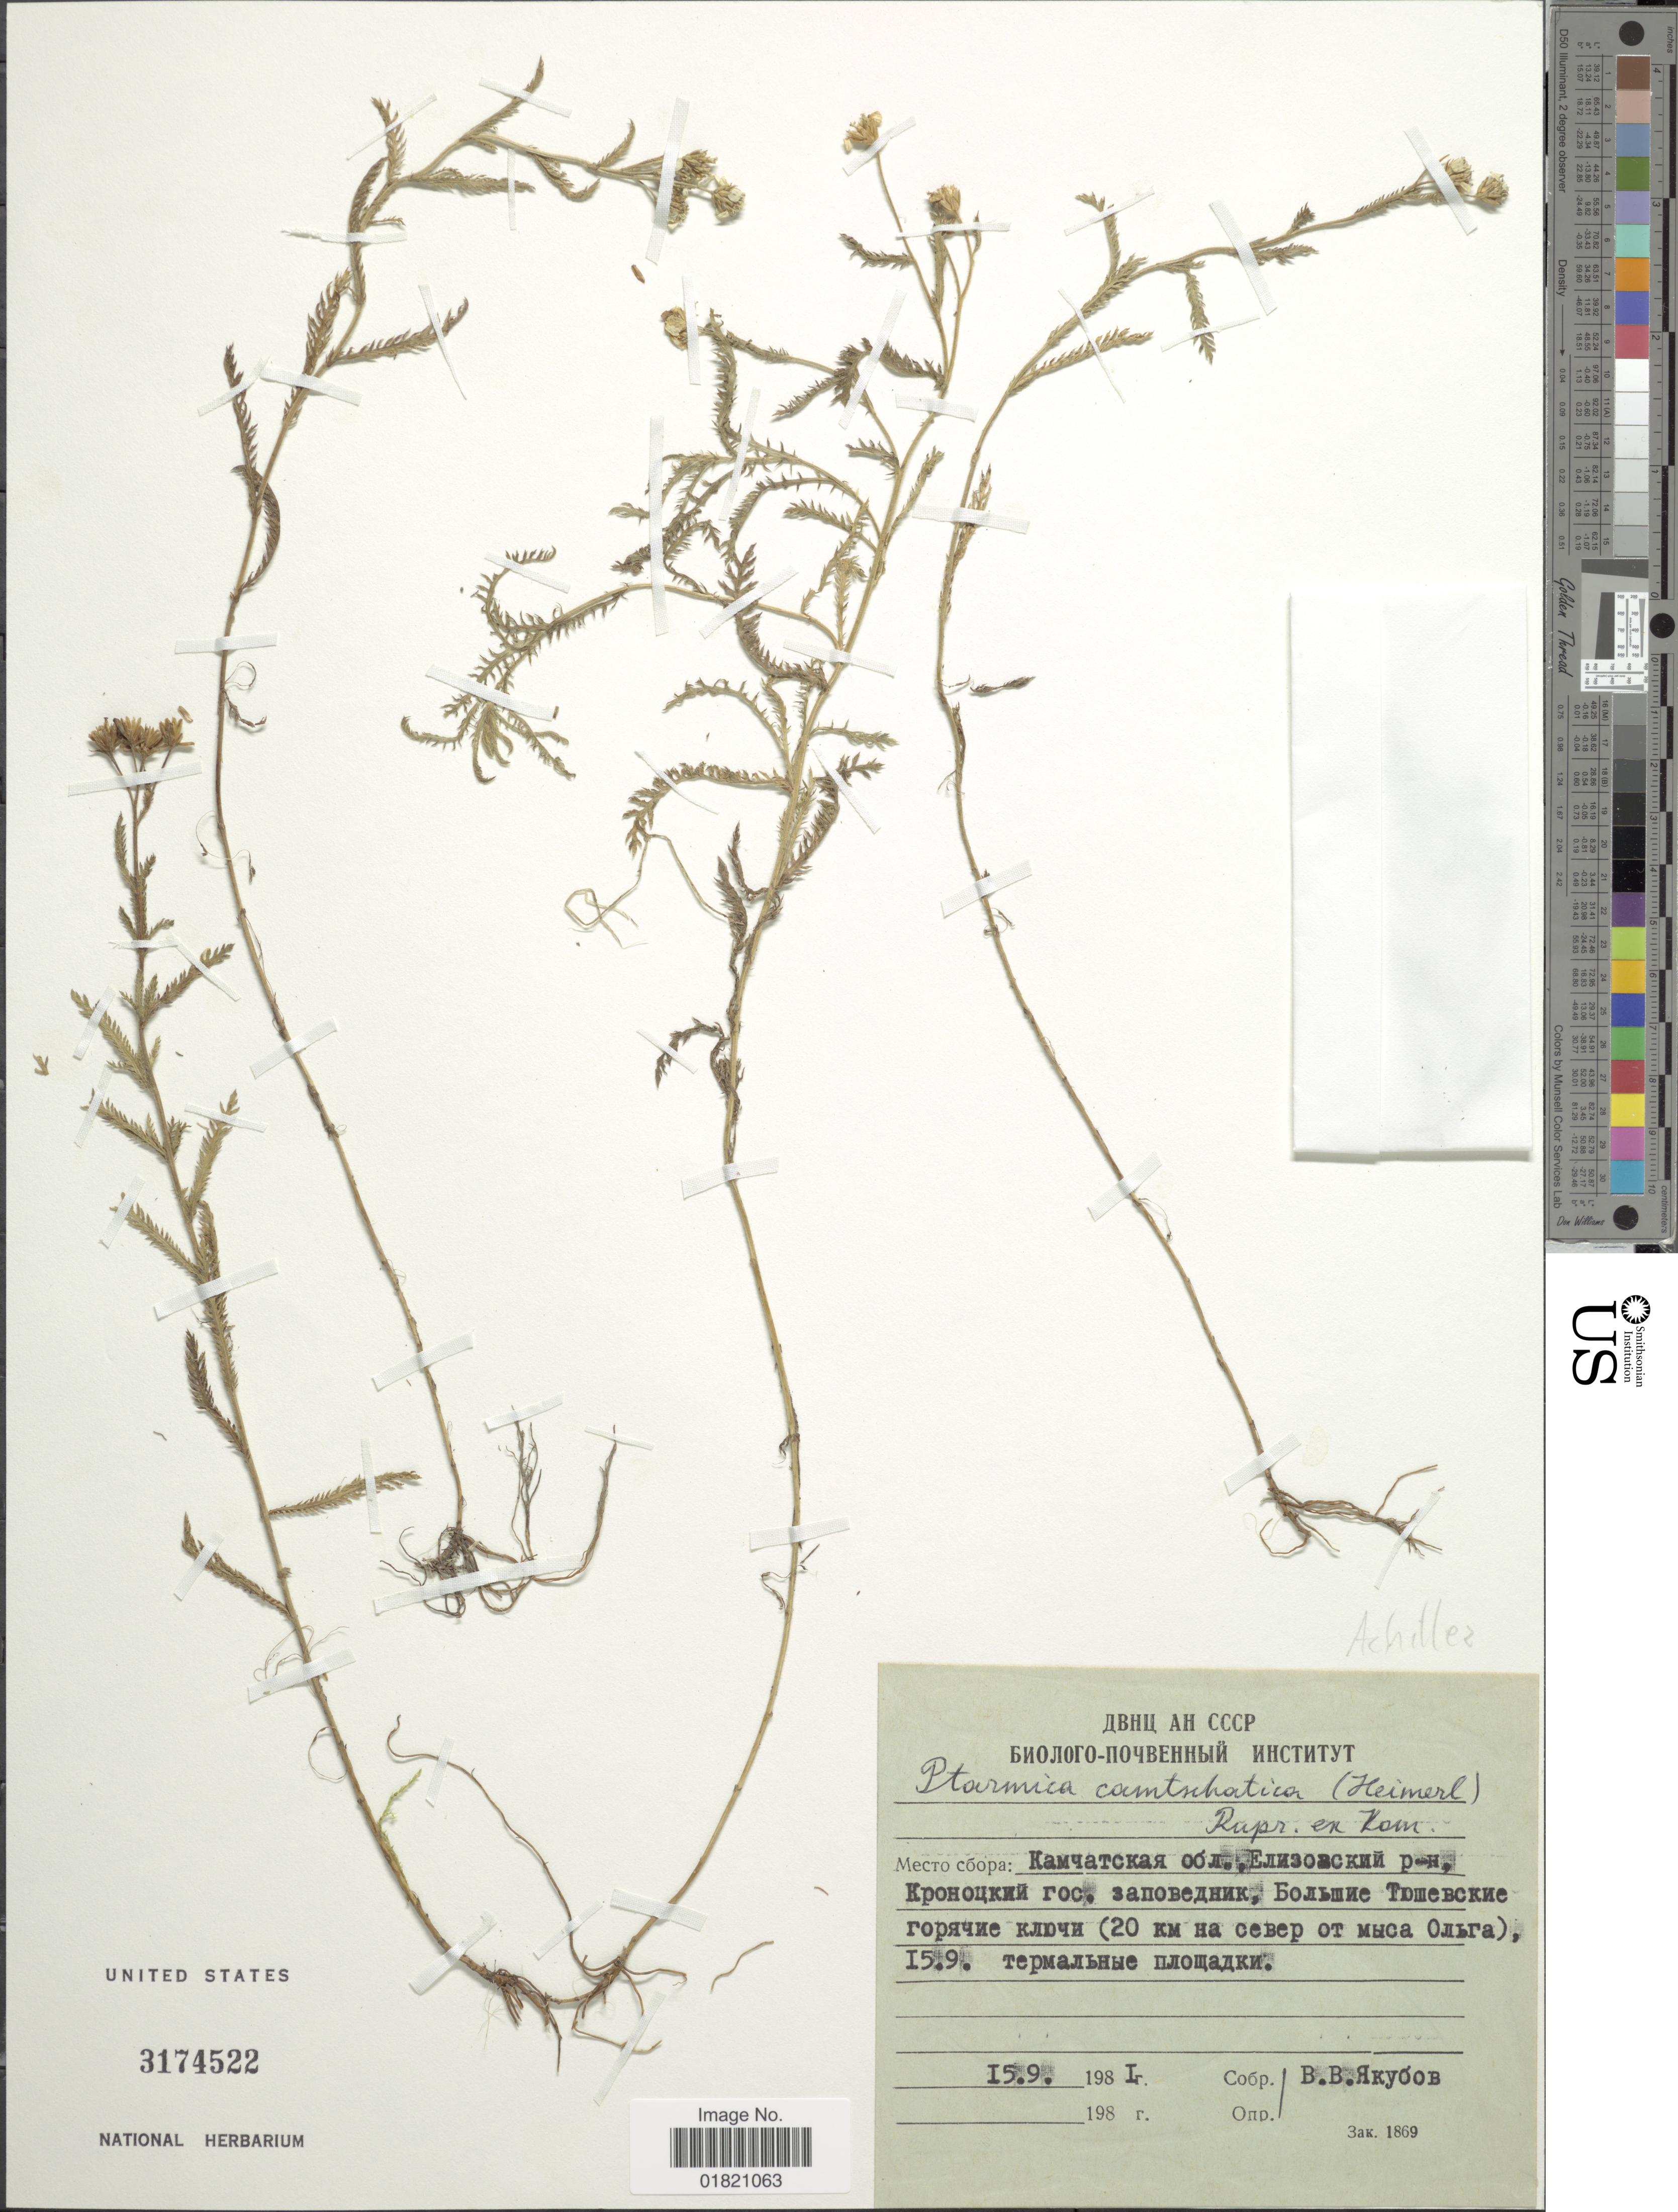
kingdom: Plantae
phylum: Tracheophyta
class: Magnoliopsida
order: Asterales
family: Asteraceae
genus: Achillea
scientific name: Achillea camtschatica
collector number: s.n.?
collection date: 1981-09-15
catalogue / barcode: US 3174522